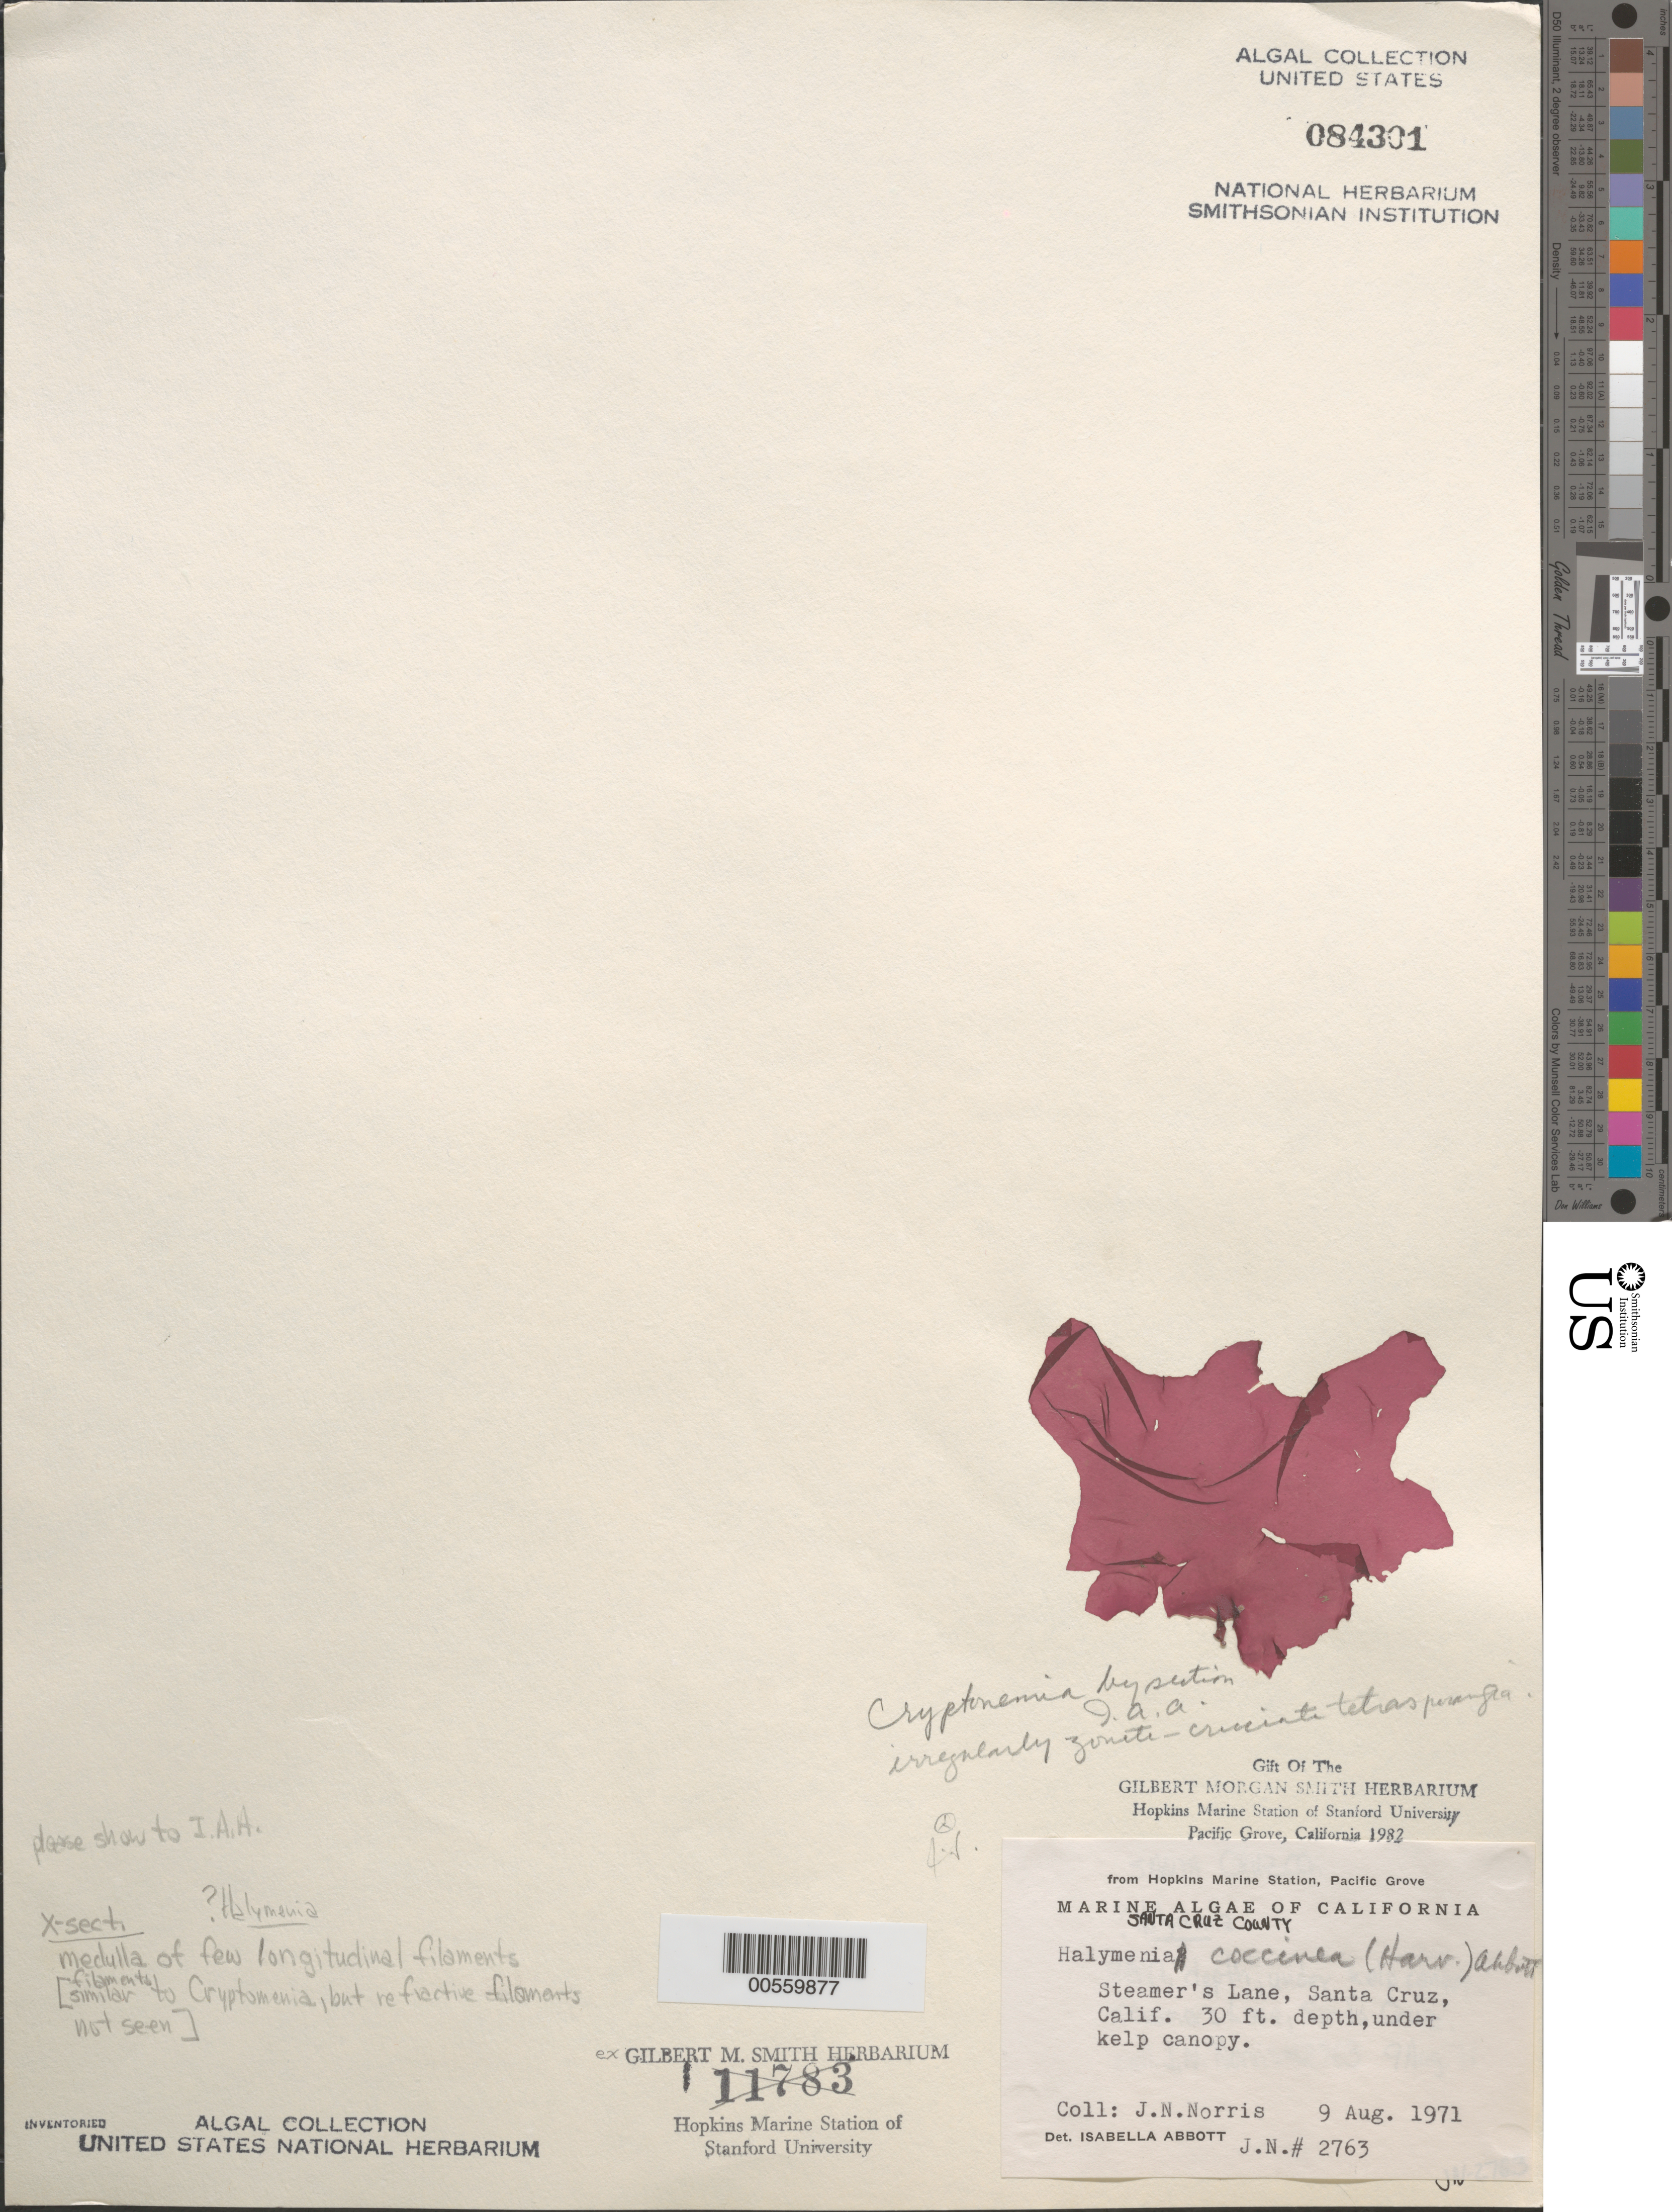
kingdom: Plantae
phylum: Rhodophyta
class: Florideophyceae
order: Gigartinales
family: Dumontiaceae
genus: Weeksia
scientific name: Weeksia coccinea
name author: (Harv.) S.C. Lindstrom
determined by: Algae name updating Project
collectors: J. N. Norris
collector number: JN-2763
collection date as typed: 09 Aug 1971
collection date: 1971-08-09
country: United States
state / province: California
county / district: Santa Cruz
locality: Steamer's Lane, Santa Cruz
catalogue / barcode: US 84301